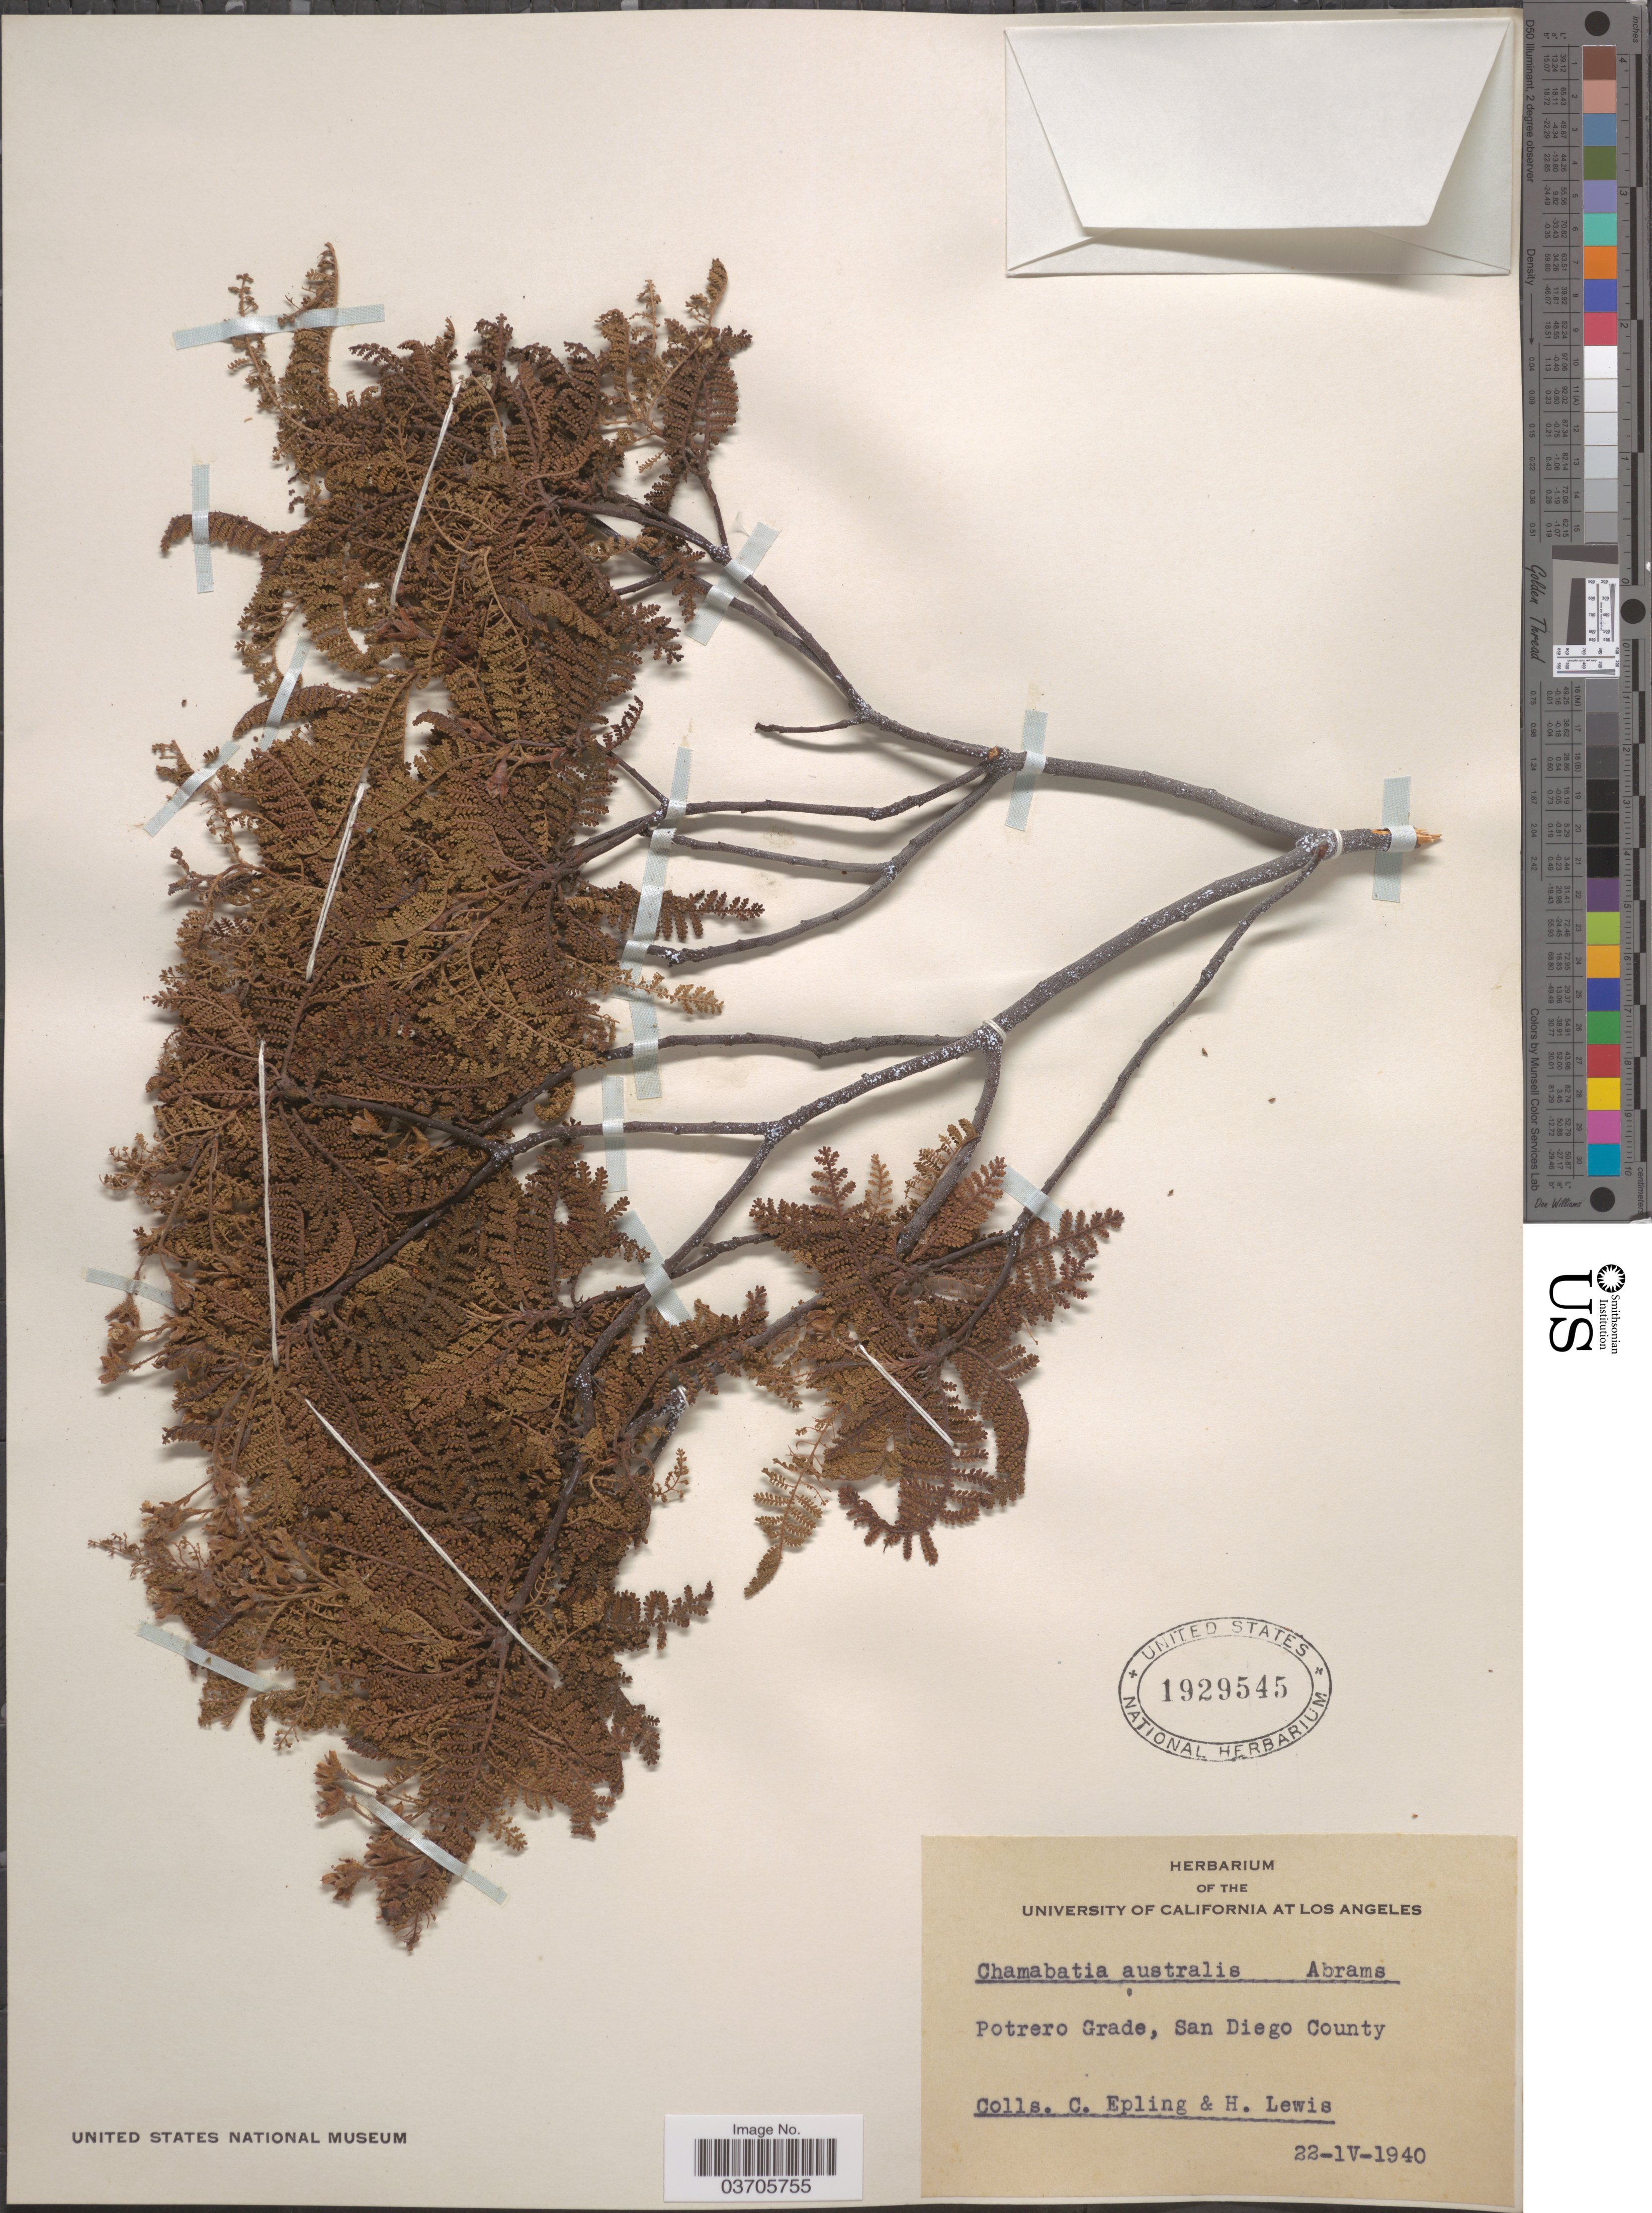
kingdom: Plantae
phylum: Tracheophyta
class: Magnoliopsida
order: Rosales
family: Rosaceae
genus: Chamaebatia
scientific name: Chamaebatia australis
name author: (Brandegee) Abrams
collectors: C. C. Epling & H. Lewis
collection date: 1940-04-22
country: United States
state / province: California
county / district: San Diego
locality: Potrero Grade, San Diego County.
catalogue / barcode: US 1929545